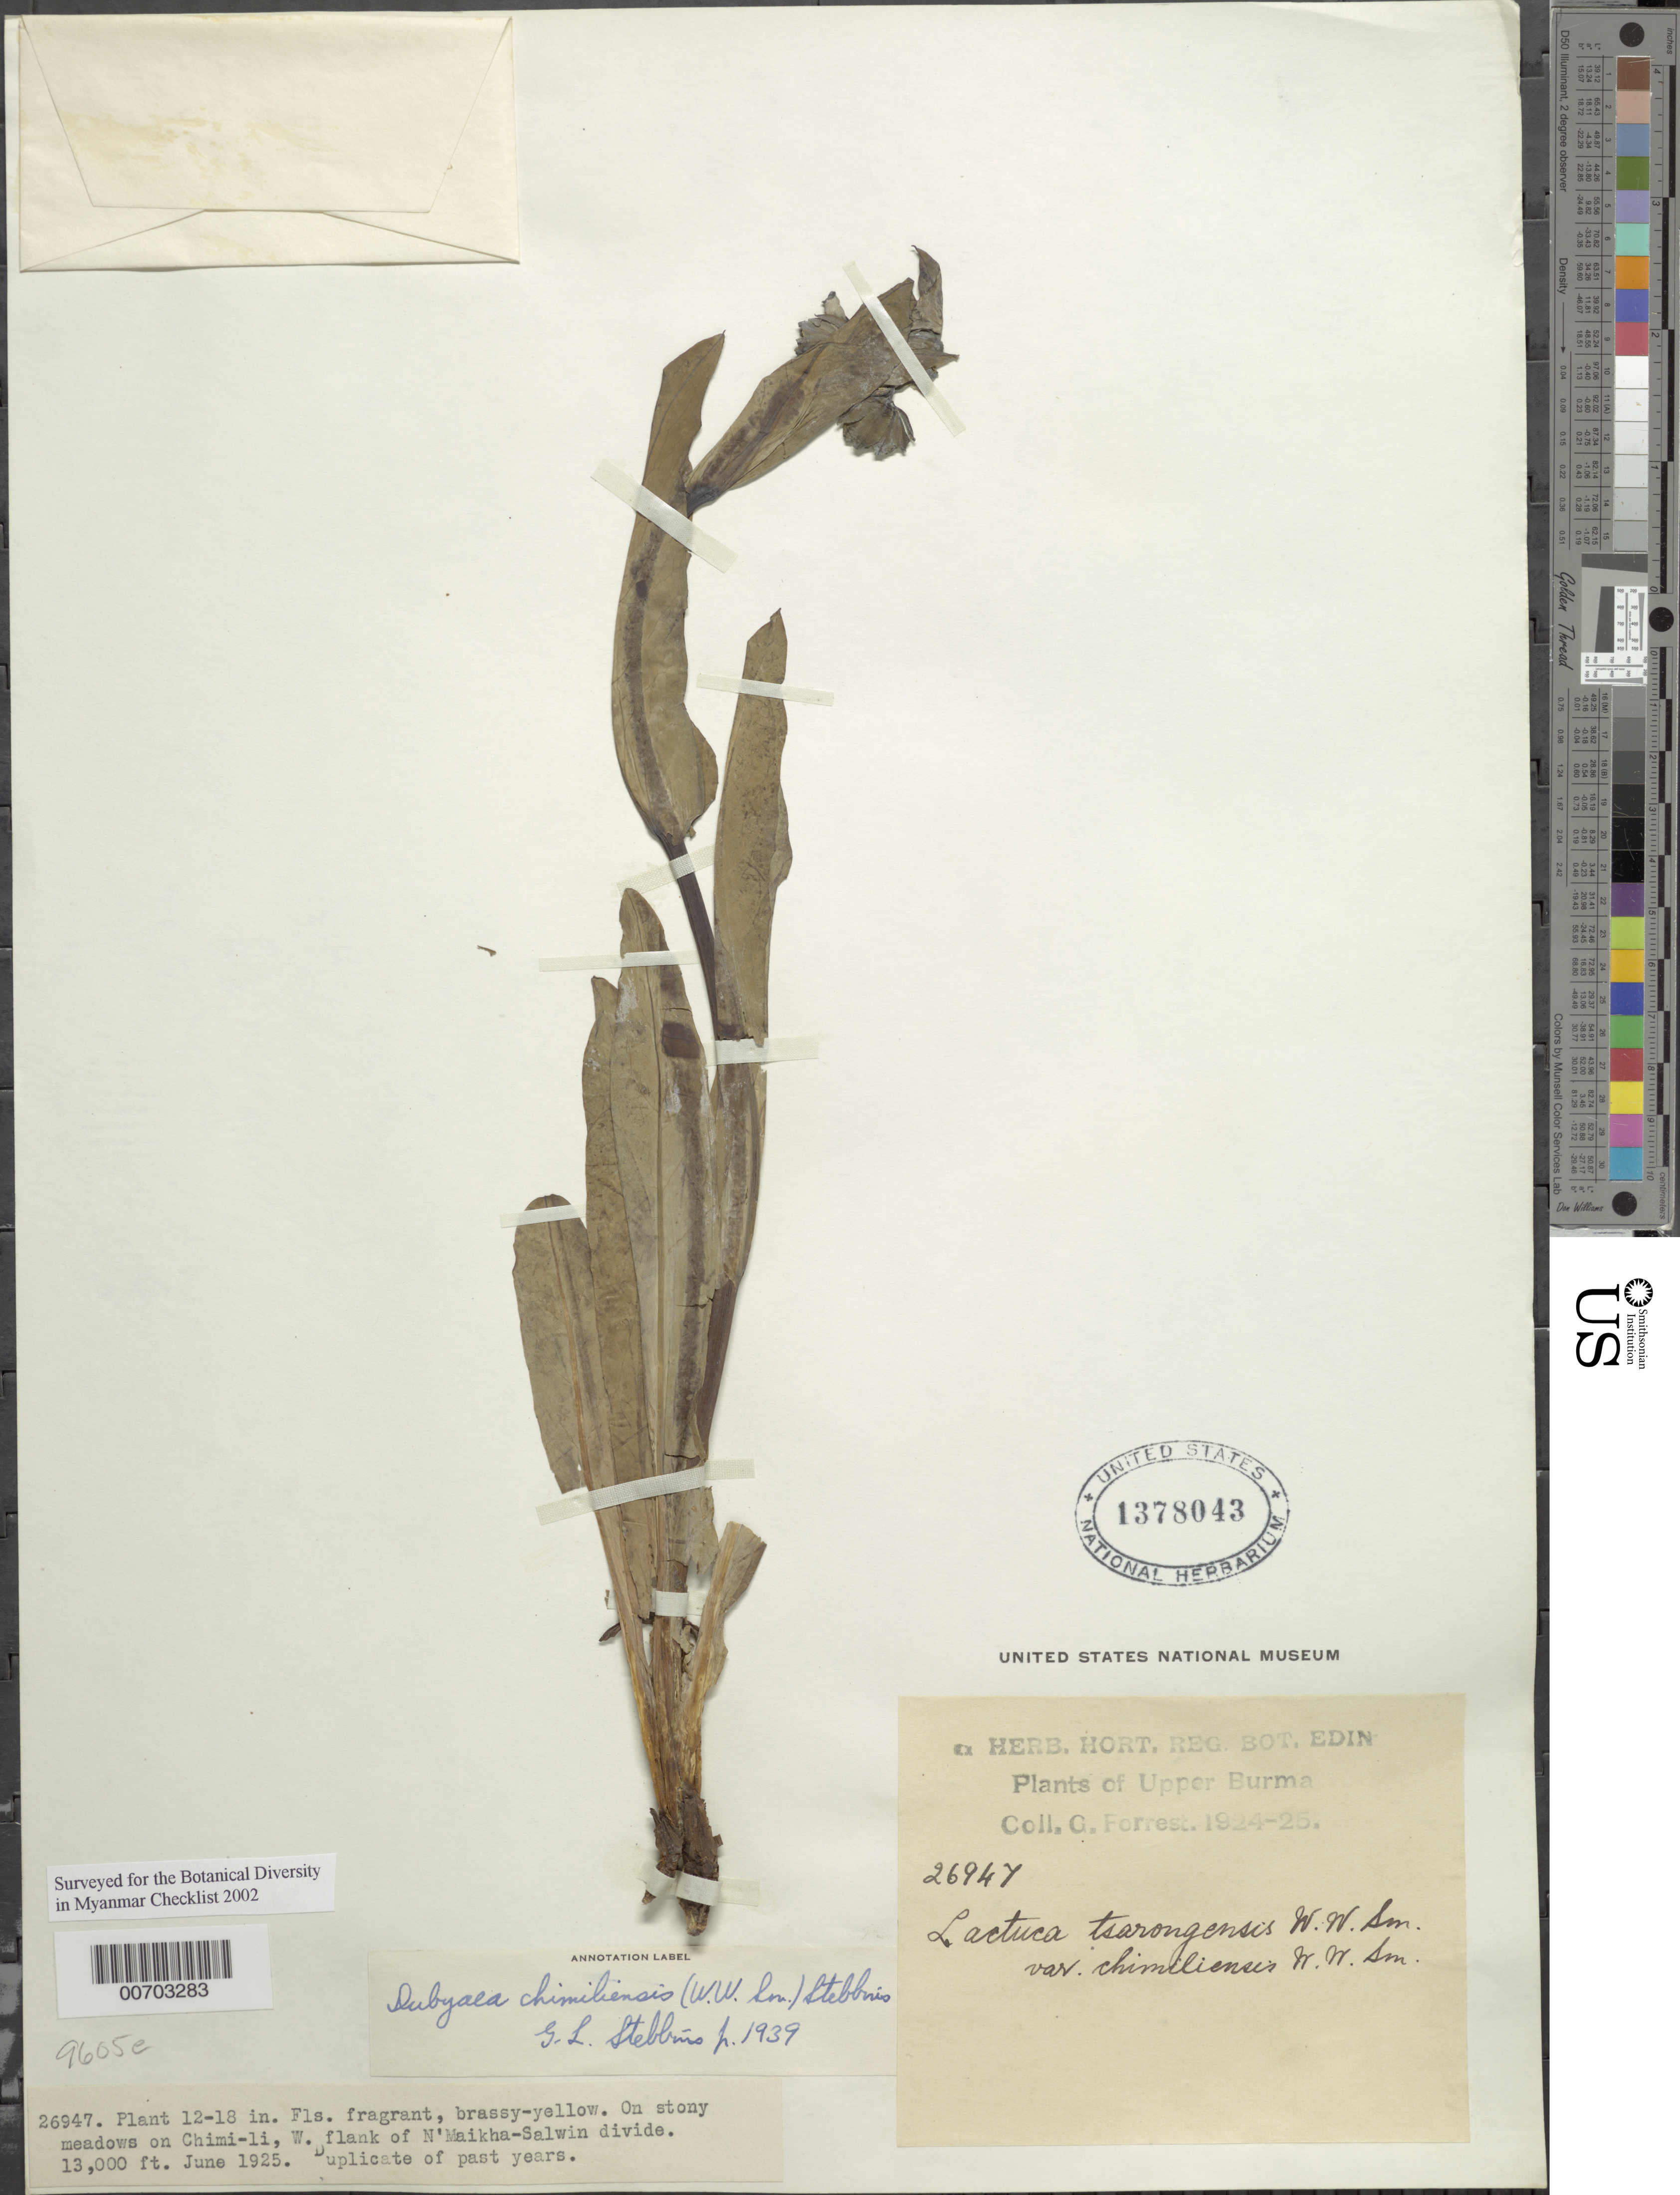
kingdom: Plantae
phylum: Tracheophyta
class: Magnoliopsida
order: Asterales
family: Asteraceae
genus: Dubyaea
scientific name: Dubyaea chimiliensis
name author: (W.W. Sm.) Stebbins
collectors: G. Forrest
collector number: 26947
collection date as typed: Jun 1925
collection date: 1925-06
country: Myanmar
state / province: Kachin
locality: N'Maikha-Salwin Divide, W flank, Chimi-li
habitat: Stony meadows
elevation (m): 3962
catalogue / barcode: US 1378043